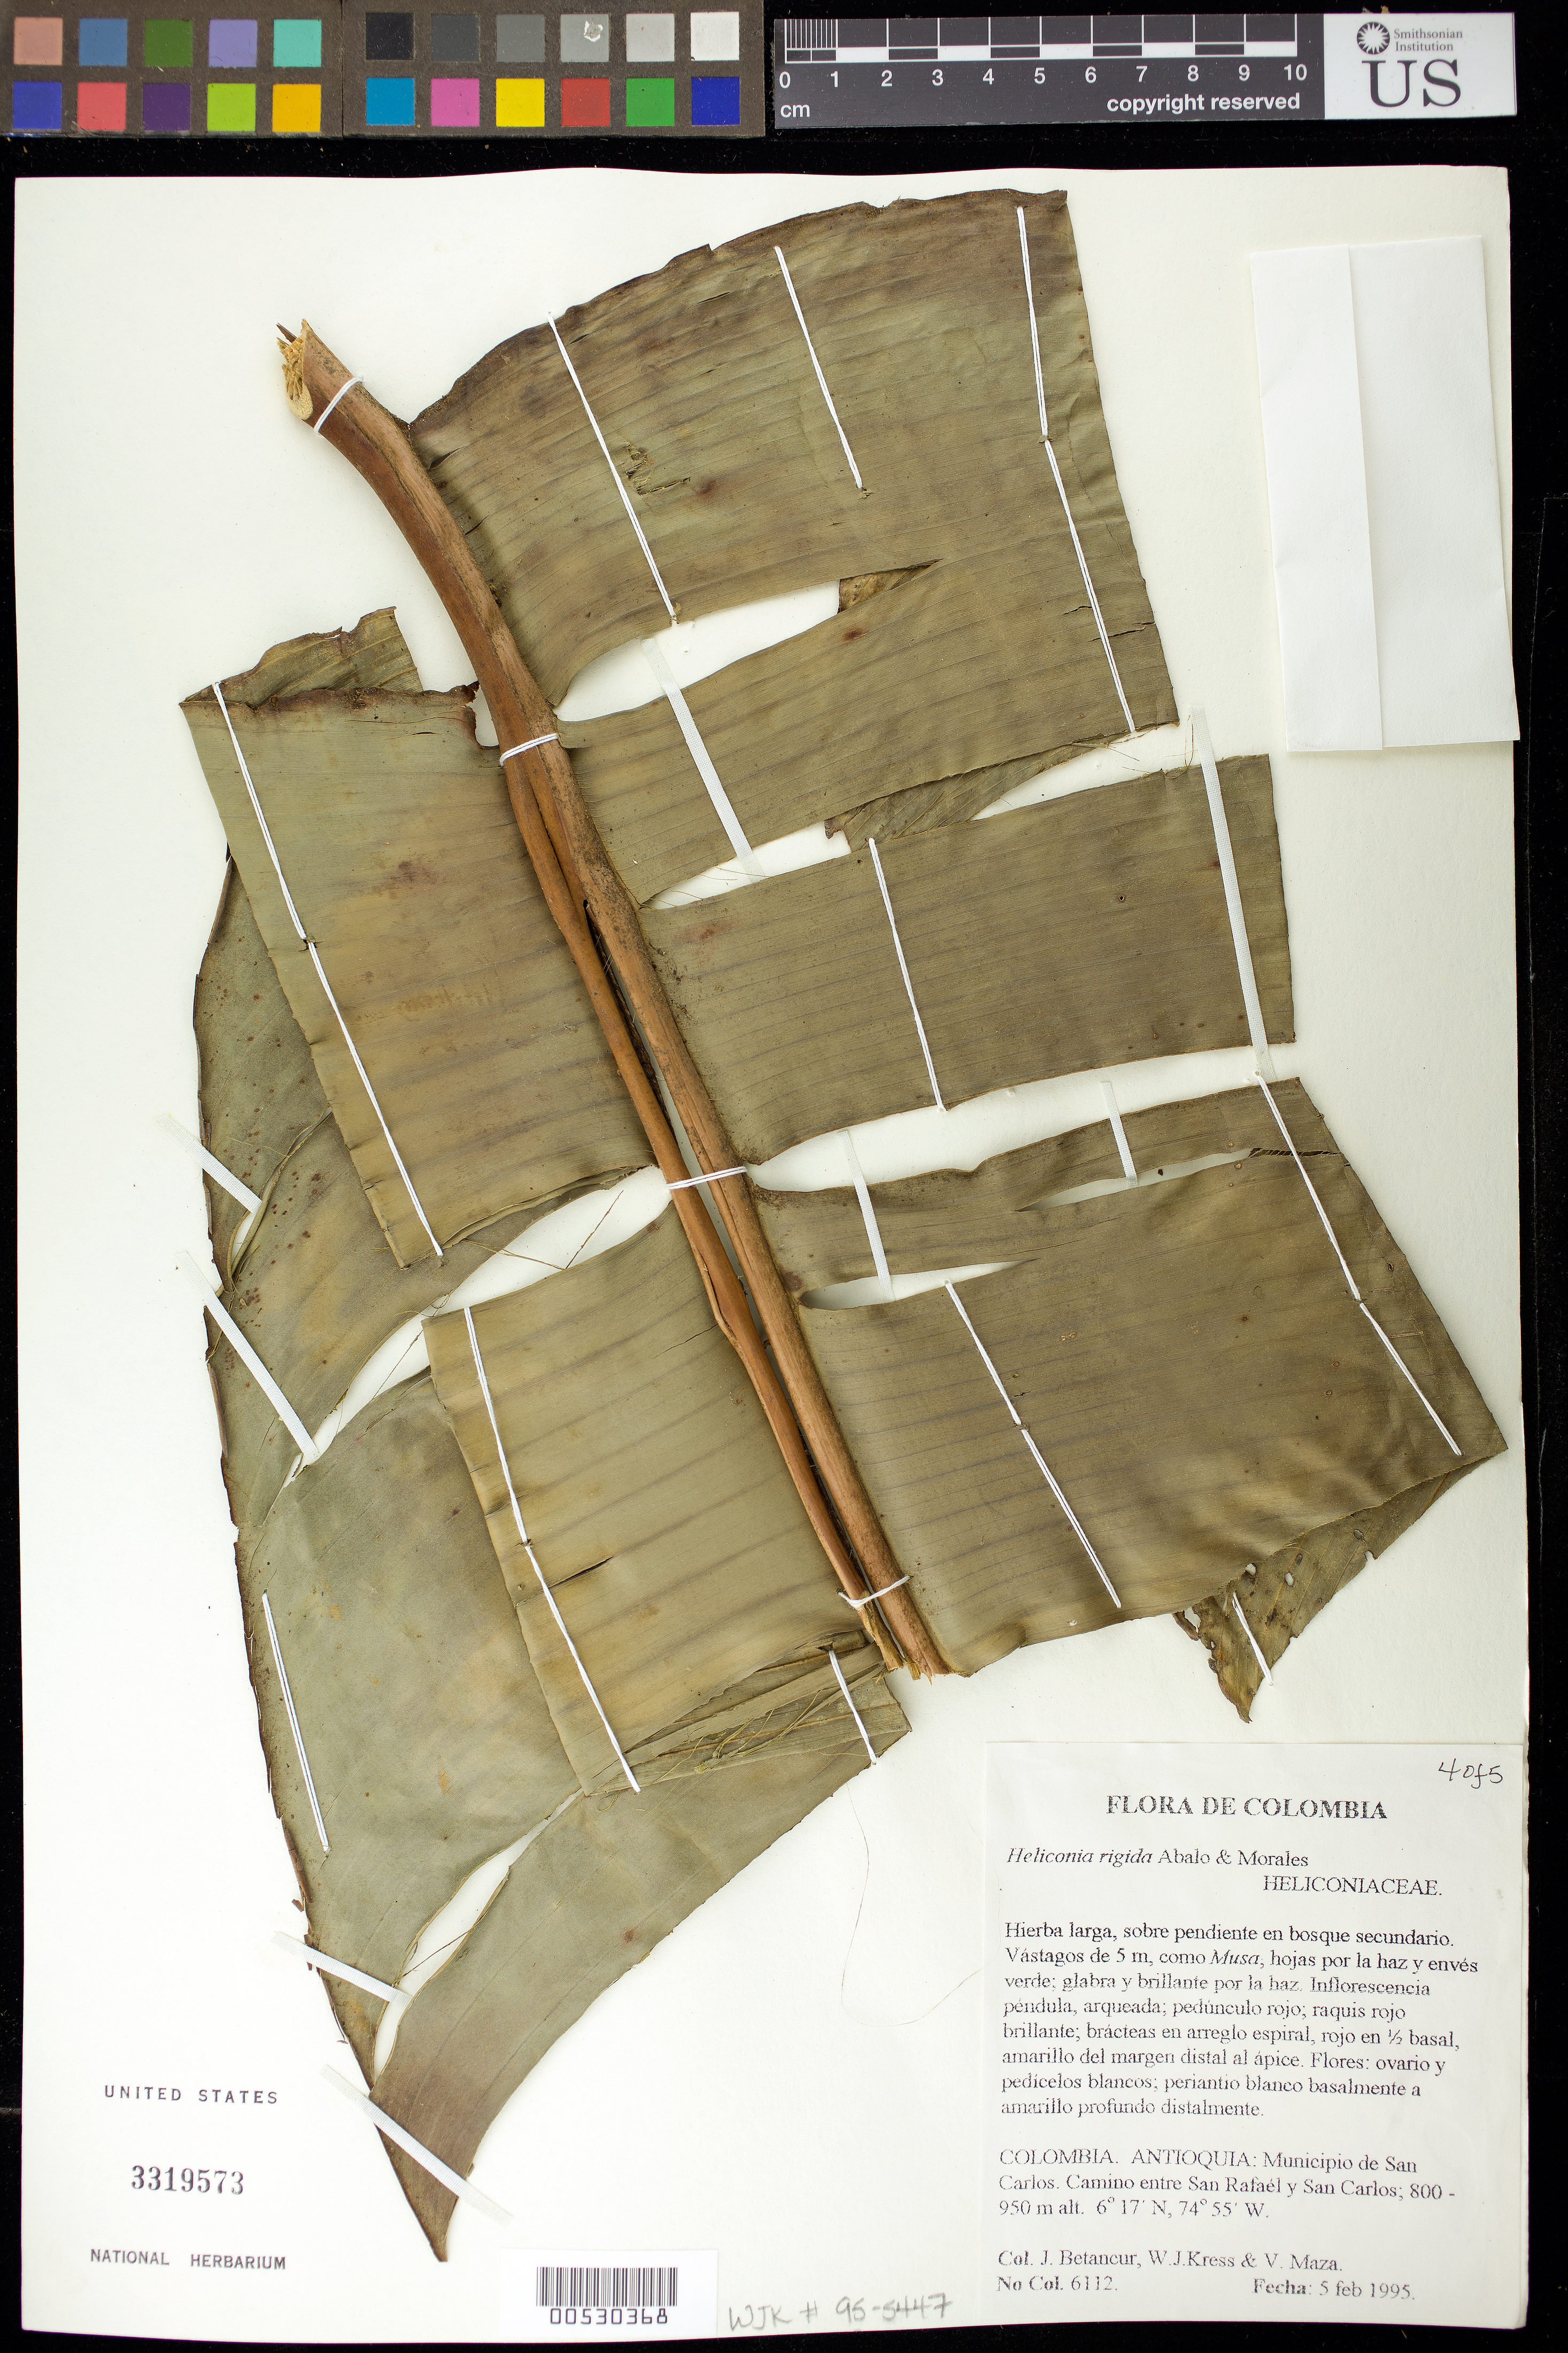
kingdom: Plantae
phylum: Tracheophyta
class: Liliopsida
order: Zingiberales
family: Heliconiaceae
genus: Heliconia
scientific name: Heliconia rigida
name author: Abalo & G. Morales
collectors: J. C. Betancur, W. J. Kress & V. Maza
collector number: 6112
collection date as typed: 05 Feb 1995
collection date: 1995-02-05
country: Colombia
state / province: Antioquia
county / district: San Carlos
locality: Road between San Rafael and San Carlos, km from San Rafael.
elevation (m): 800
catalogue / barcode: US 3319573